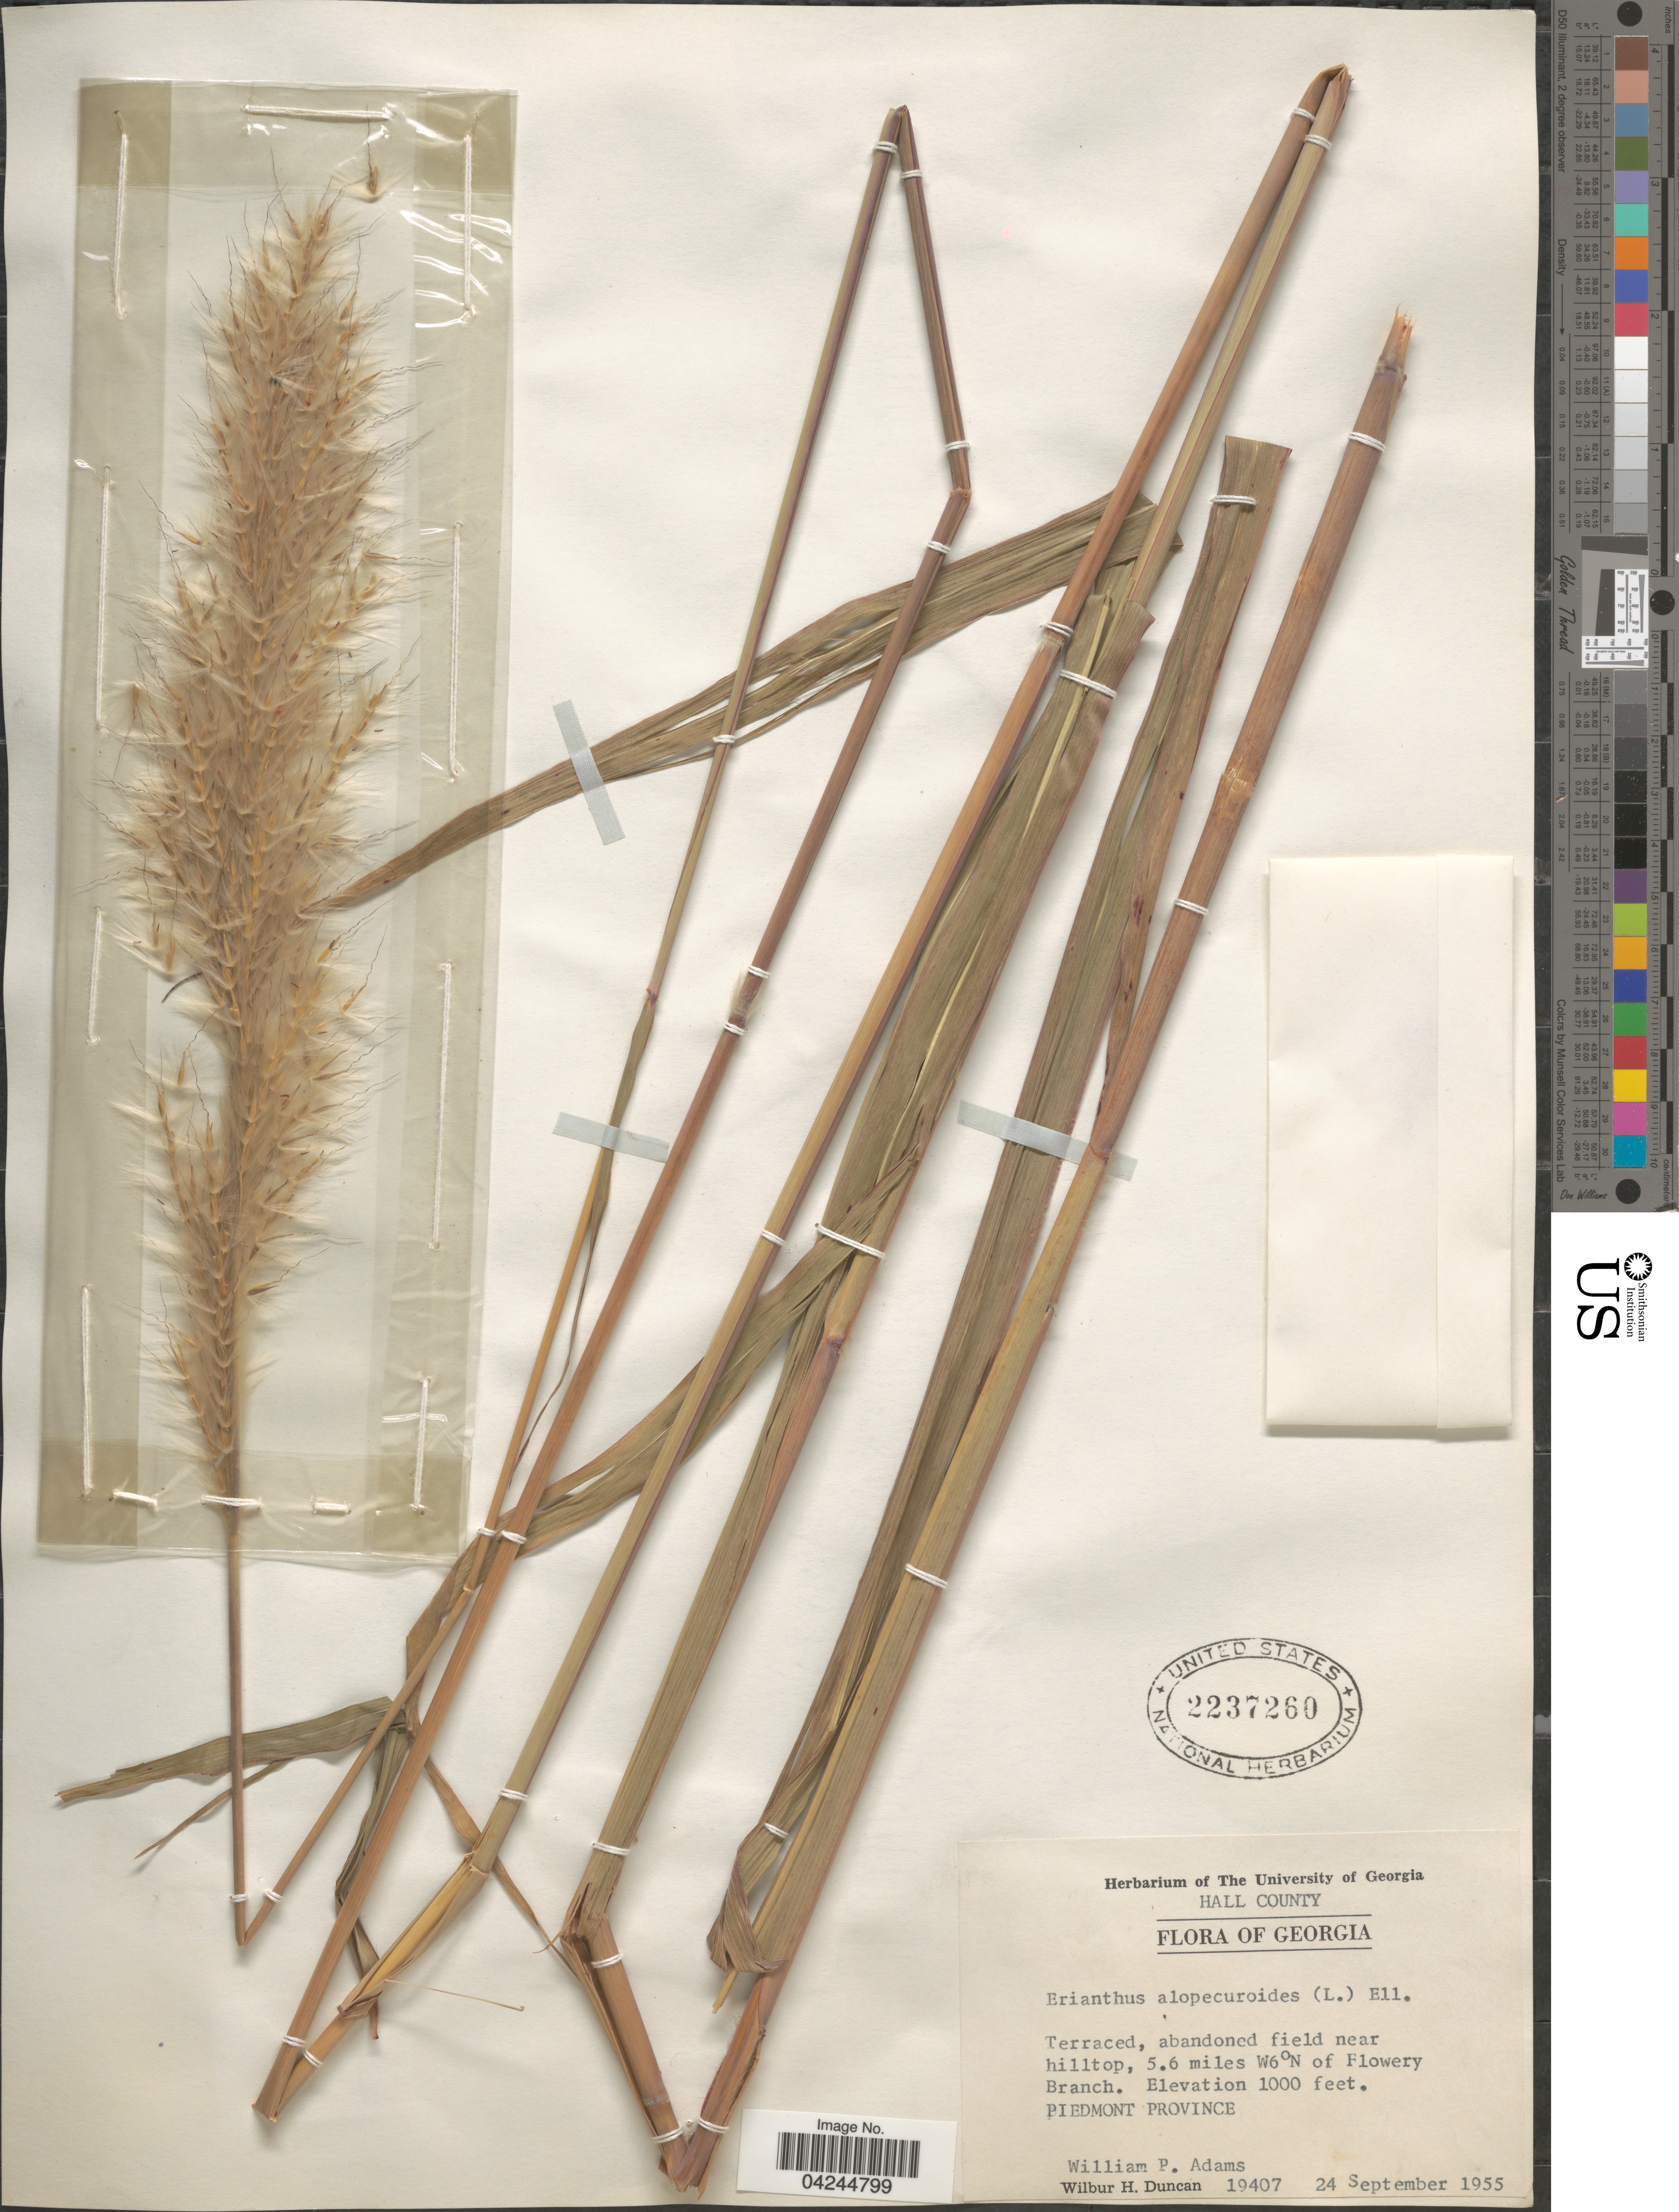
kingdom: Plantae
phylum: Tracheophyta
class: Liliopsida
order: Poales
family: Poaceae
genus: Erianthus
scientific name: Erianthus alopecuroides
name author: Elliott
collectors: W. P. Adams & W. H. Duncan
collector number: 19407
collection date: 1955-09-24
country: United States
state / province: Georgia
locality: Hall County. Terraced, abandoned field near hilltop, 5.6 miles W6°N of Flowery Branch. Piedmont Province.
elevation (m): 305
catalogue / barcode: US 2237260